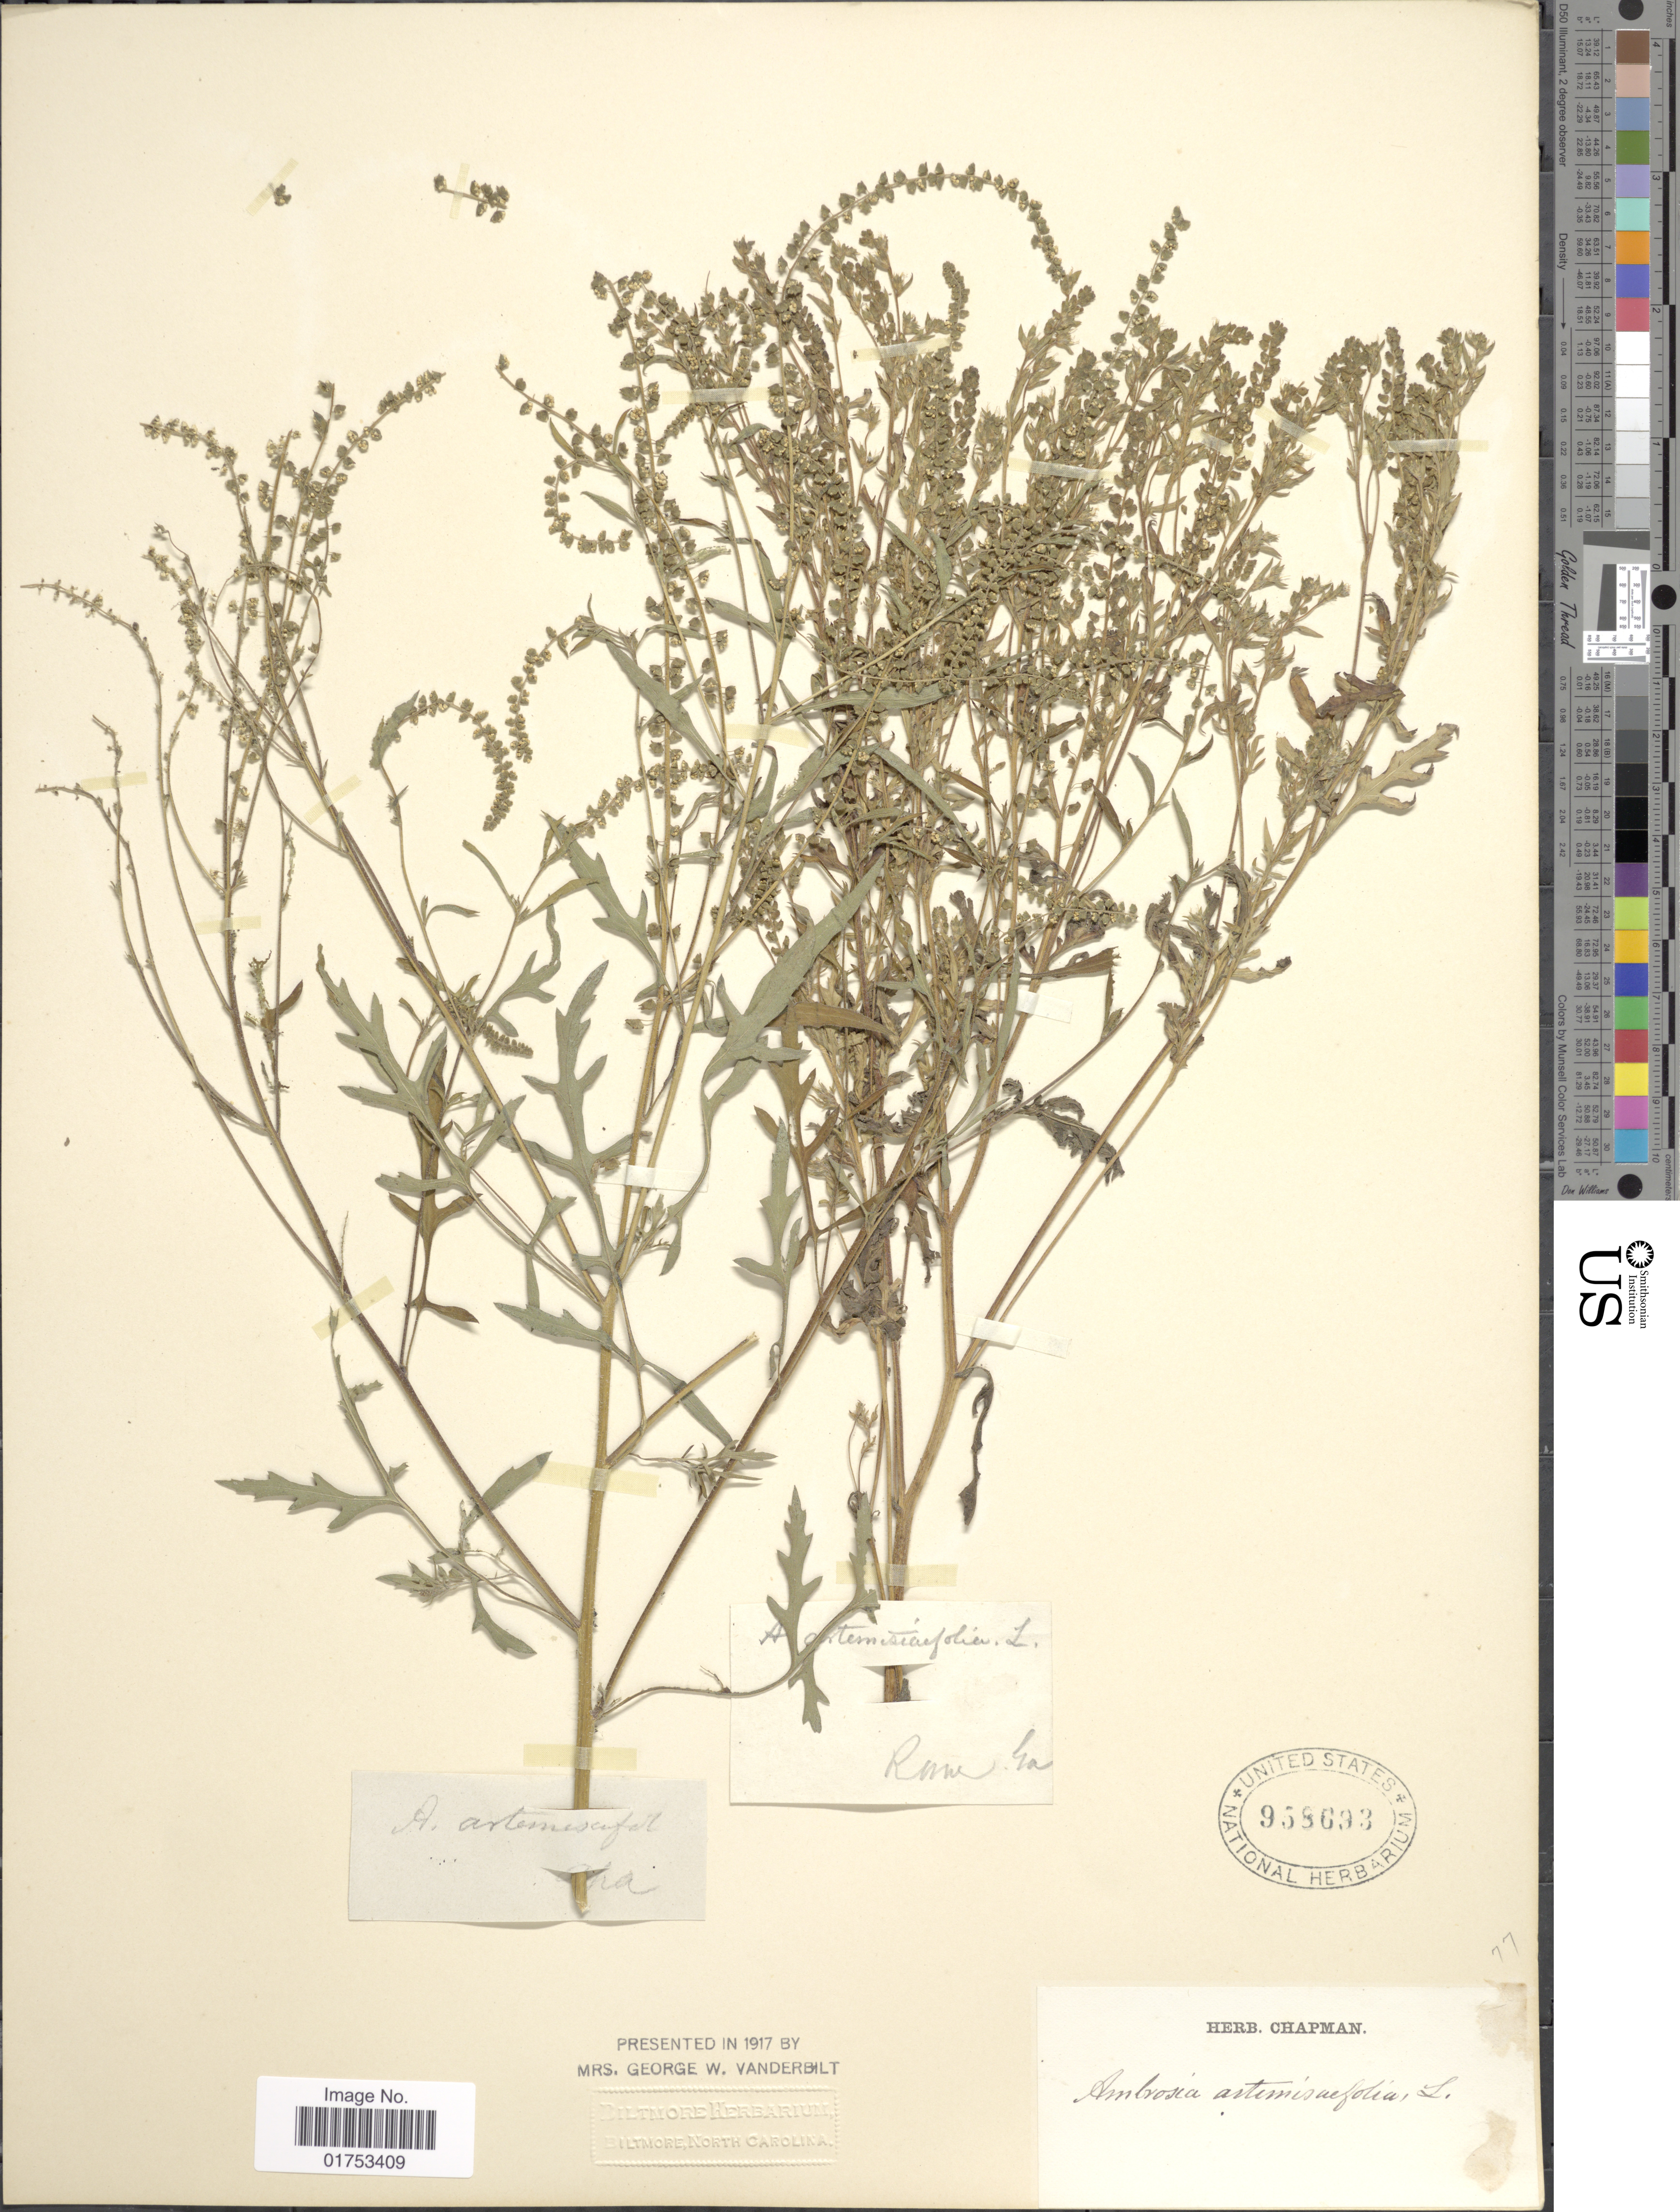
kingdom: Plantae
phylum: Tracheophyta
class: Magnoliopsida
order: Asterales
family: Asteraceae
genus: Ambrosia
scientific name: Ambrosia artemisiifolia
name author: L.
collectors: ex herb. Chapman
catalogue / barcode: US 958693